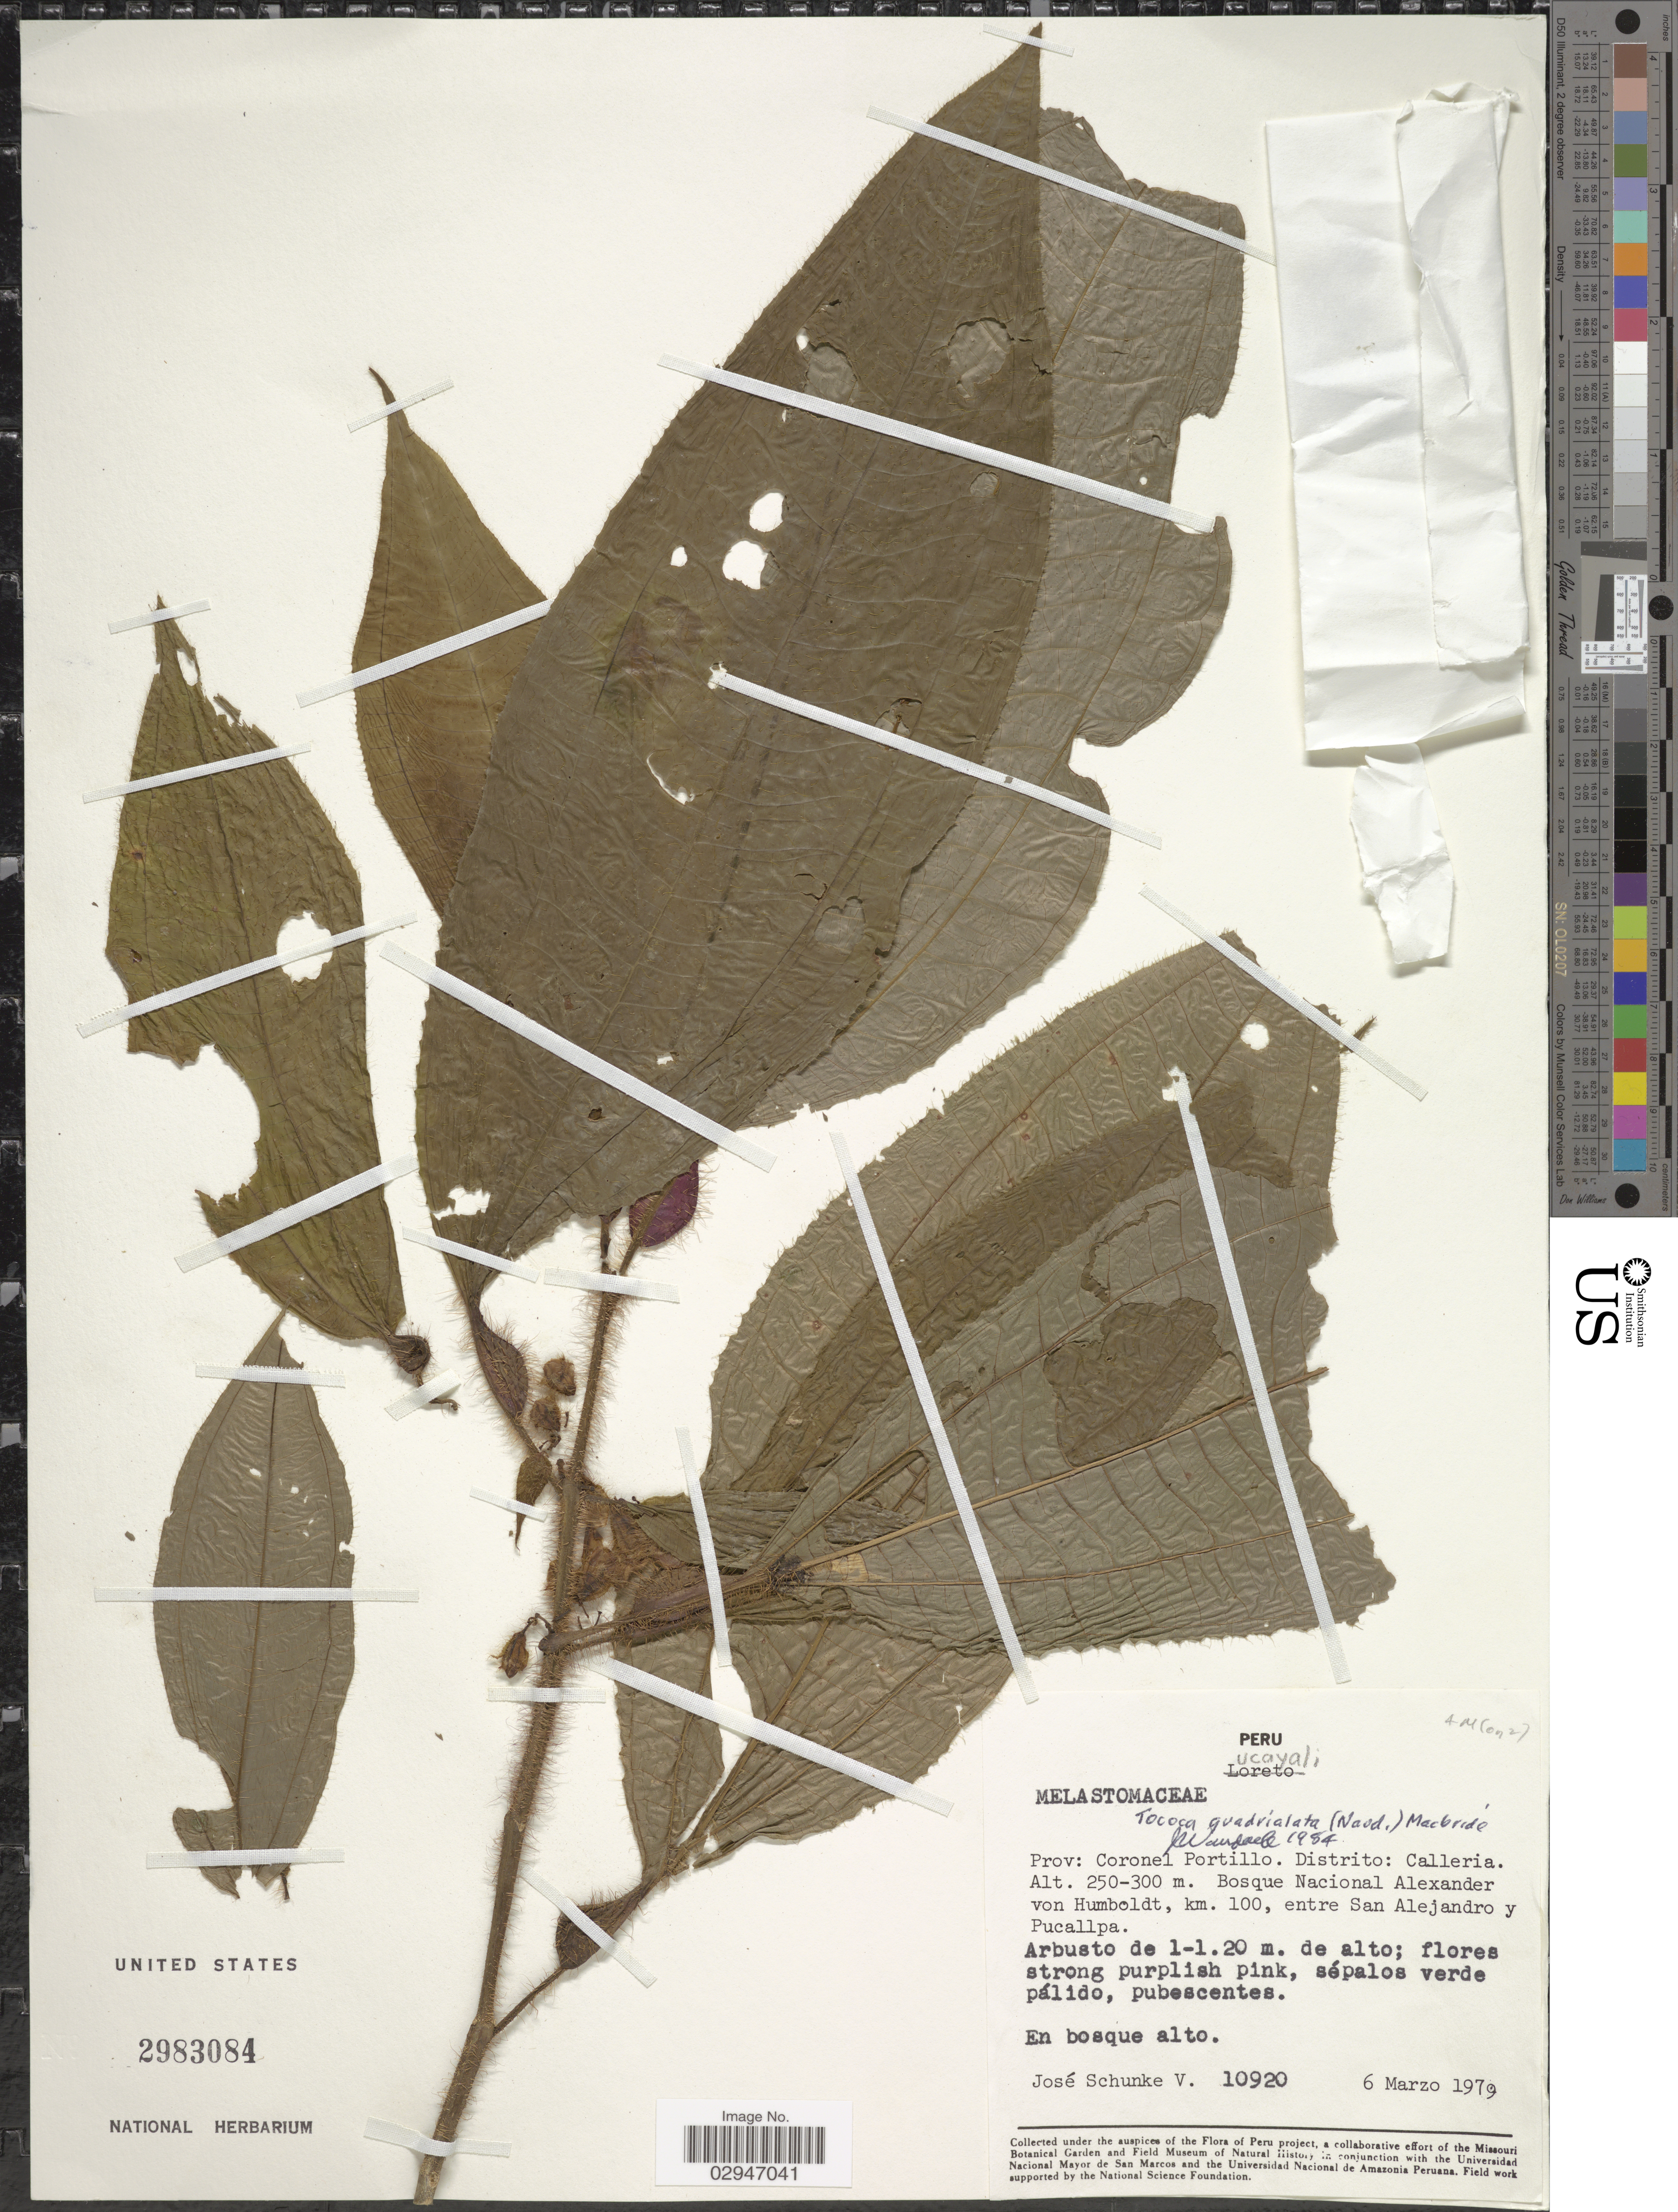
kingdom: Plantae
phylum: Tracheophyta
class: Magnoliopsida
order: Myrtales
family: Melastomataceae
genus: Tococa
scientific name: Tococa quadrialata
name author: (Naudin) J.F. Macbr.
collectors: J. Schunke Vigo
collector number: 10920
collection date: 1979-03-06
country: Peru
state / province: Ucayali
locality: Prov: Coronel Portillo. Distrito: Calleria. Bosque Nacional Alexander von Humboldt, km. 100, entre San Alejandro y Pucallpa.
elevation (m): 250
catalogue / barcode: US 2983084